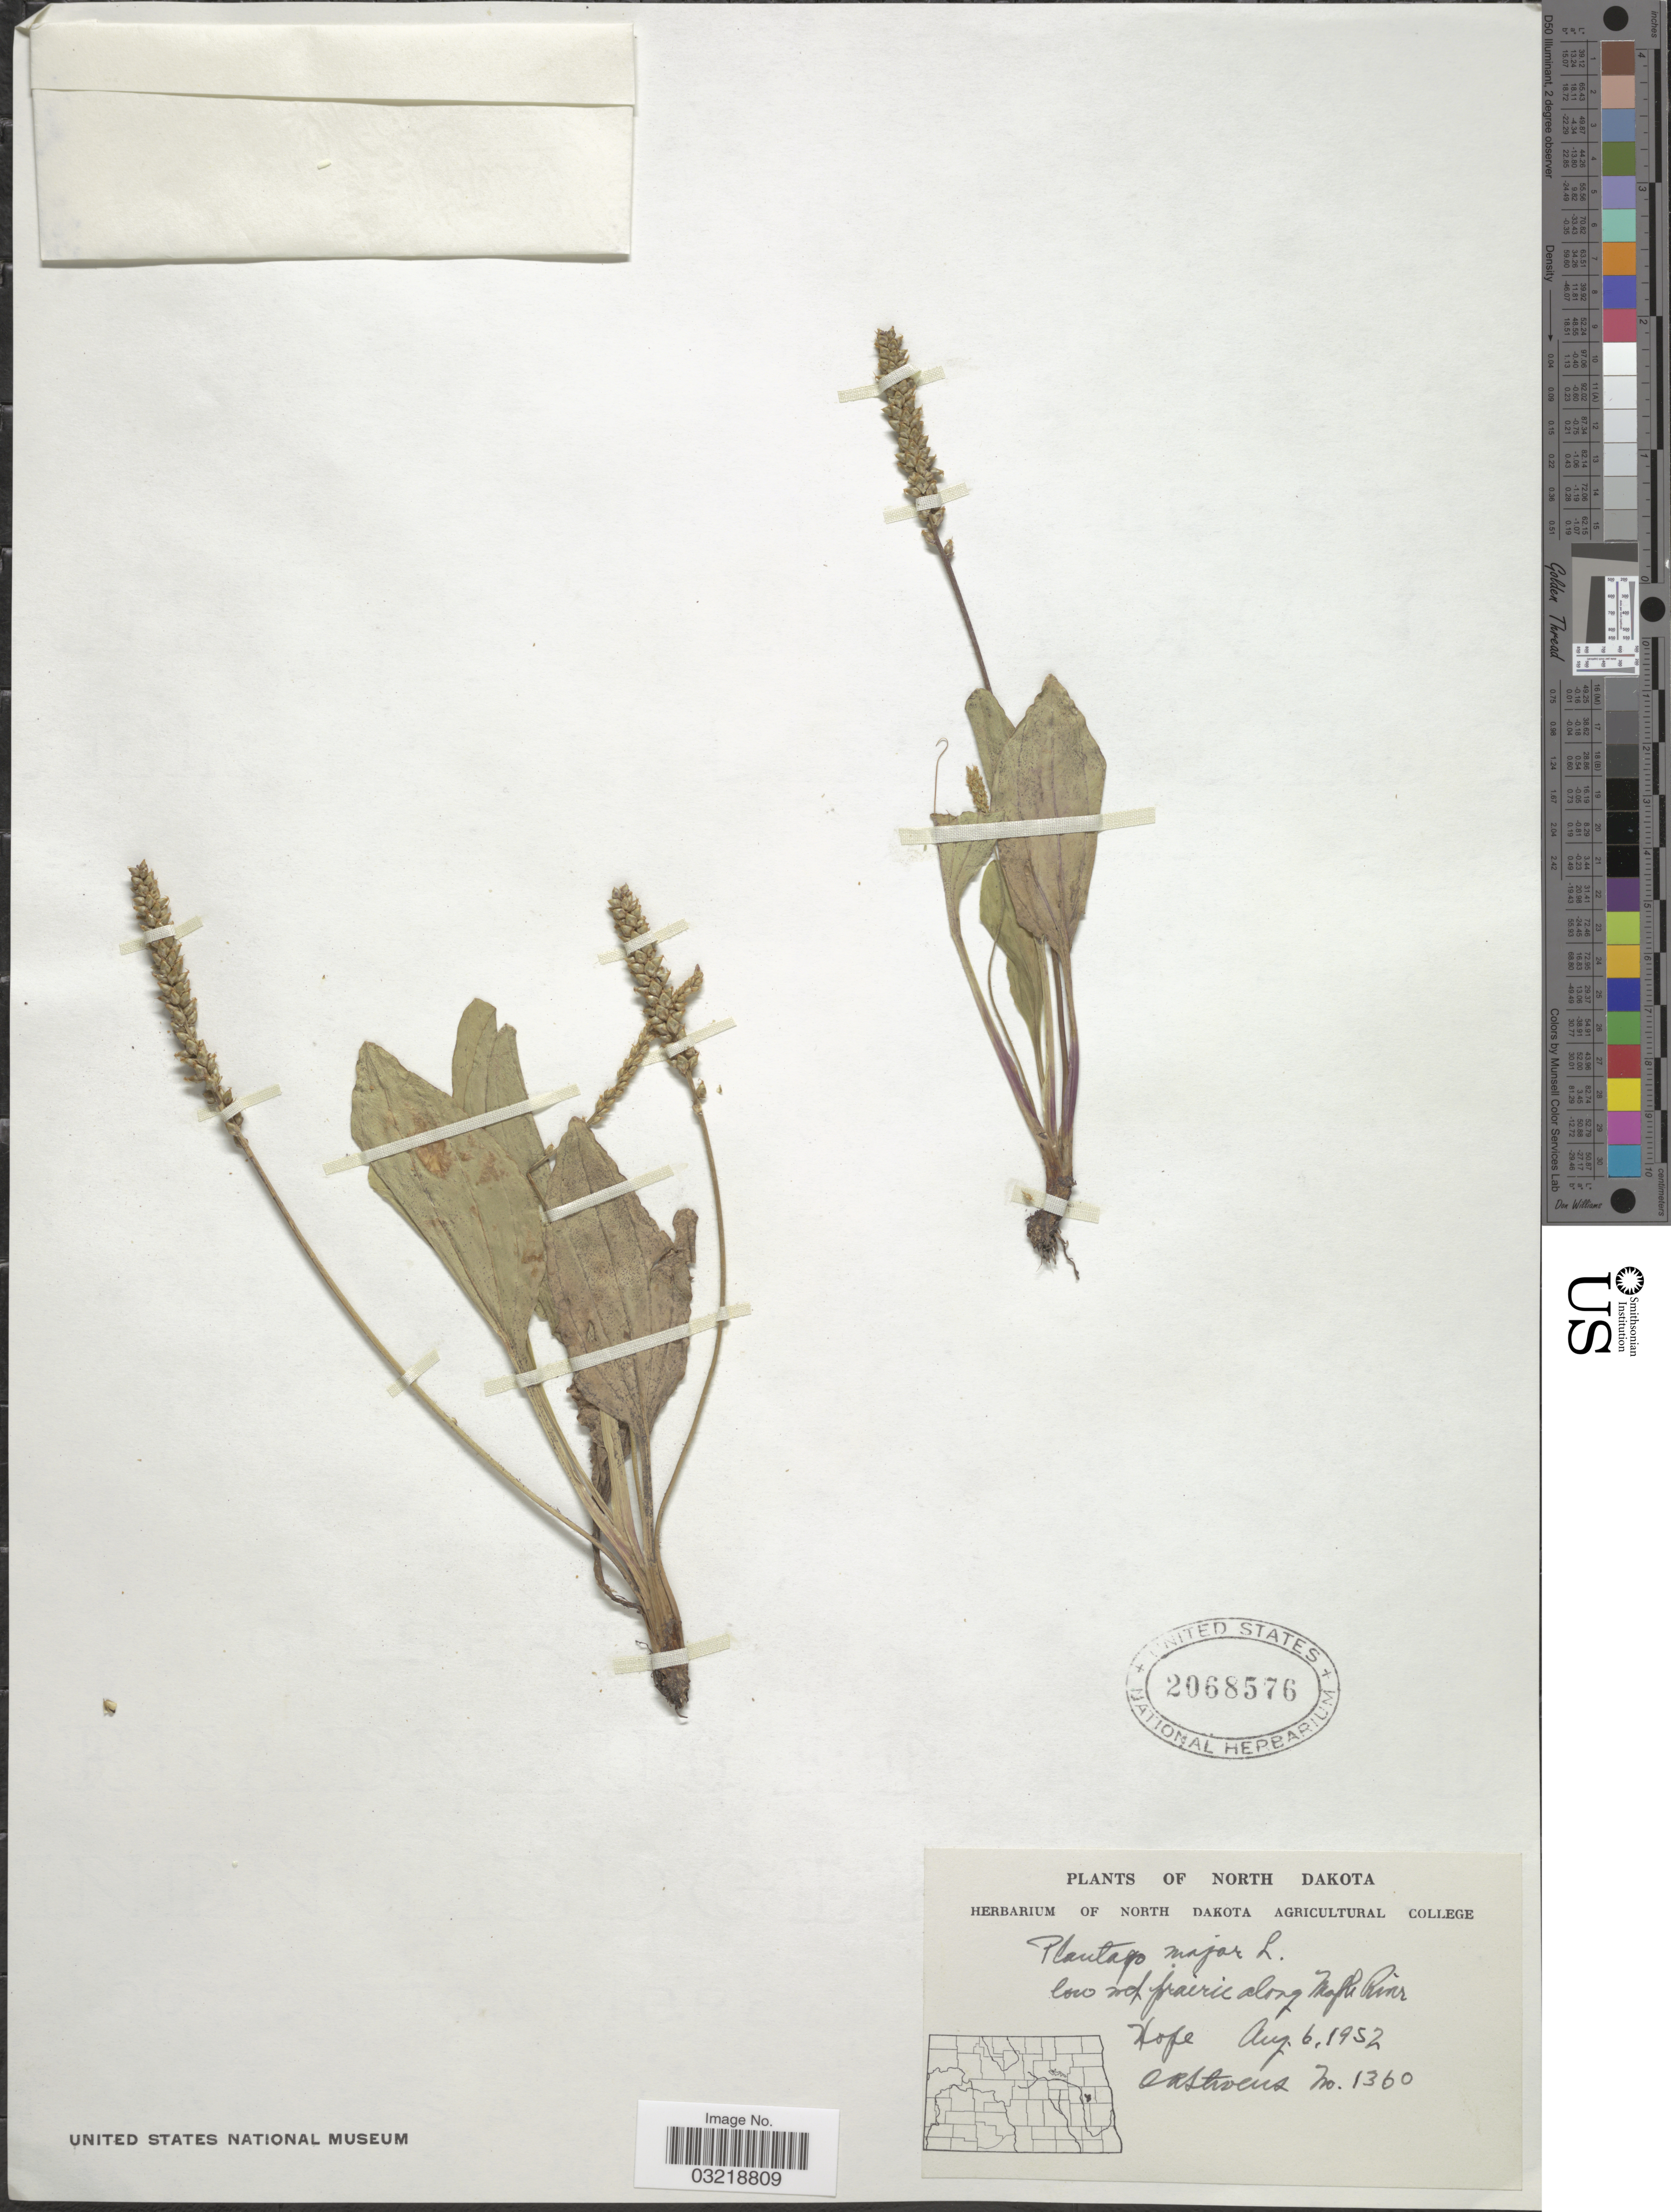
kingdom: Plantae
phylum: Tracheophyta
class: Magnoliopsida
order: Lamiales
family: Plantaginaceae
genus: Plantago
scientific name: Plantago major subsp. intermedia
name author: (Gilib.) Lange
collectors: O. A. Stevens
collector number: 1360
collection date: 1952-08-06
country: United States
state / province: North Dakota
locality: Low wet prairie along Maple River, Hope.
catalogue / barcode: US 2068576